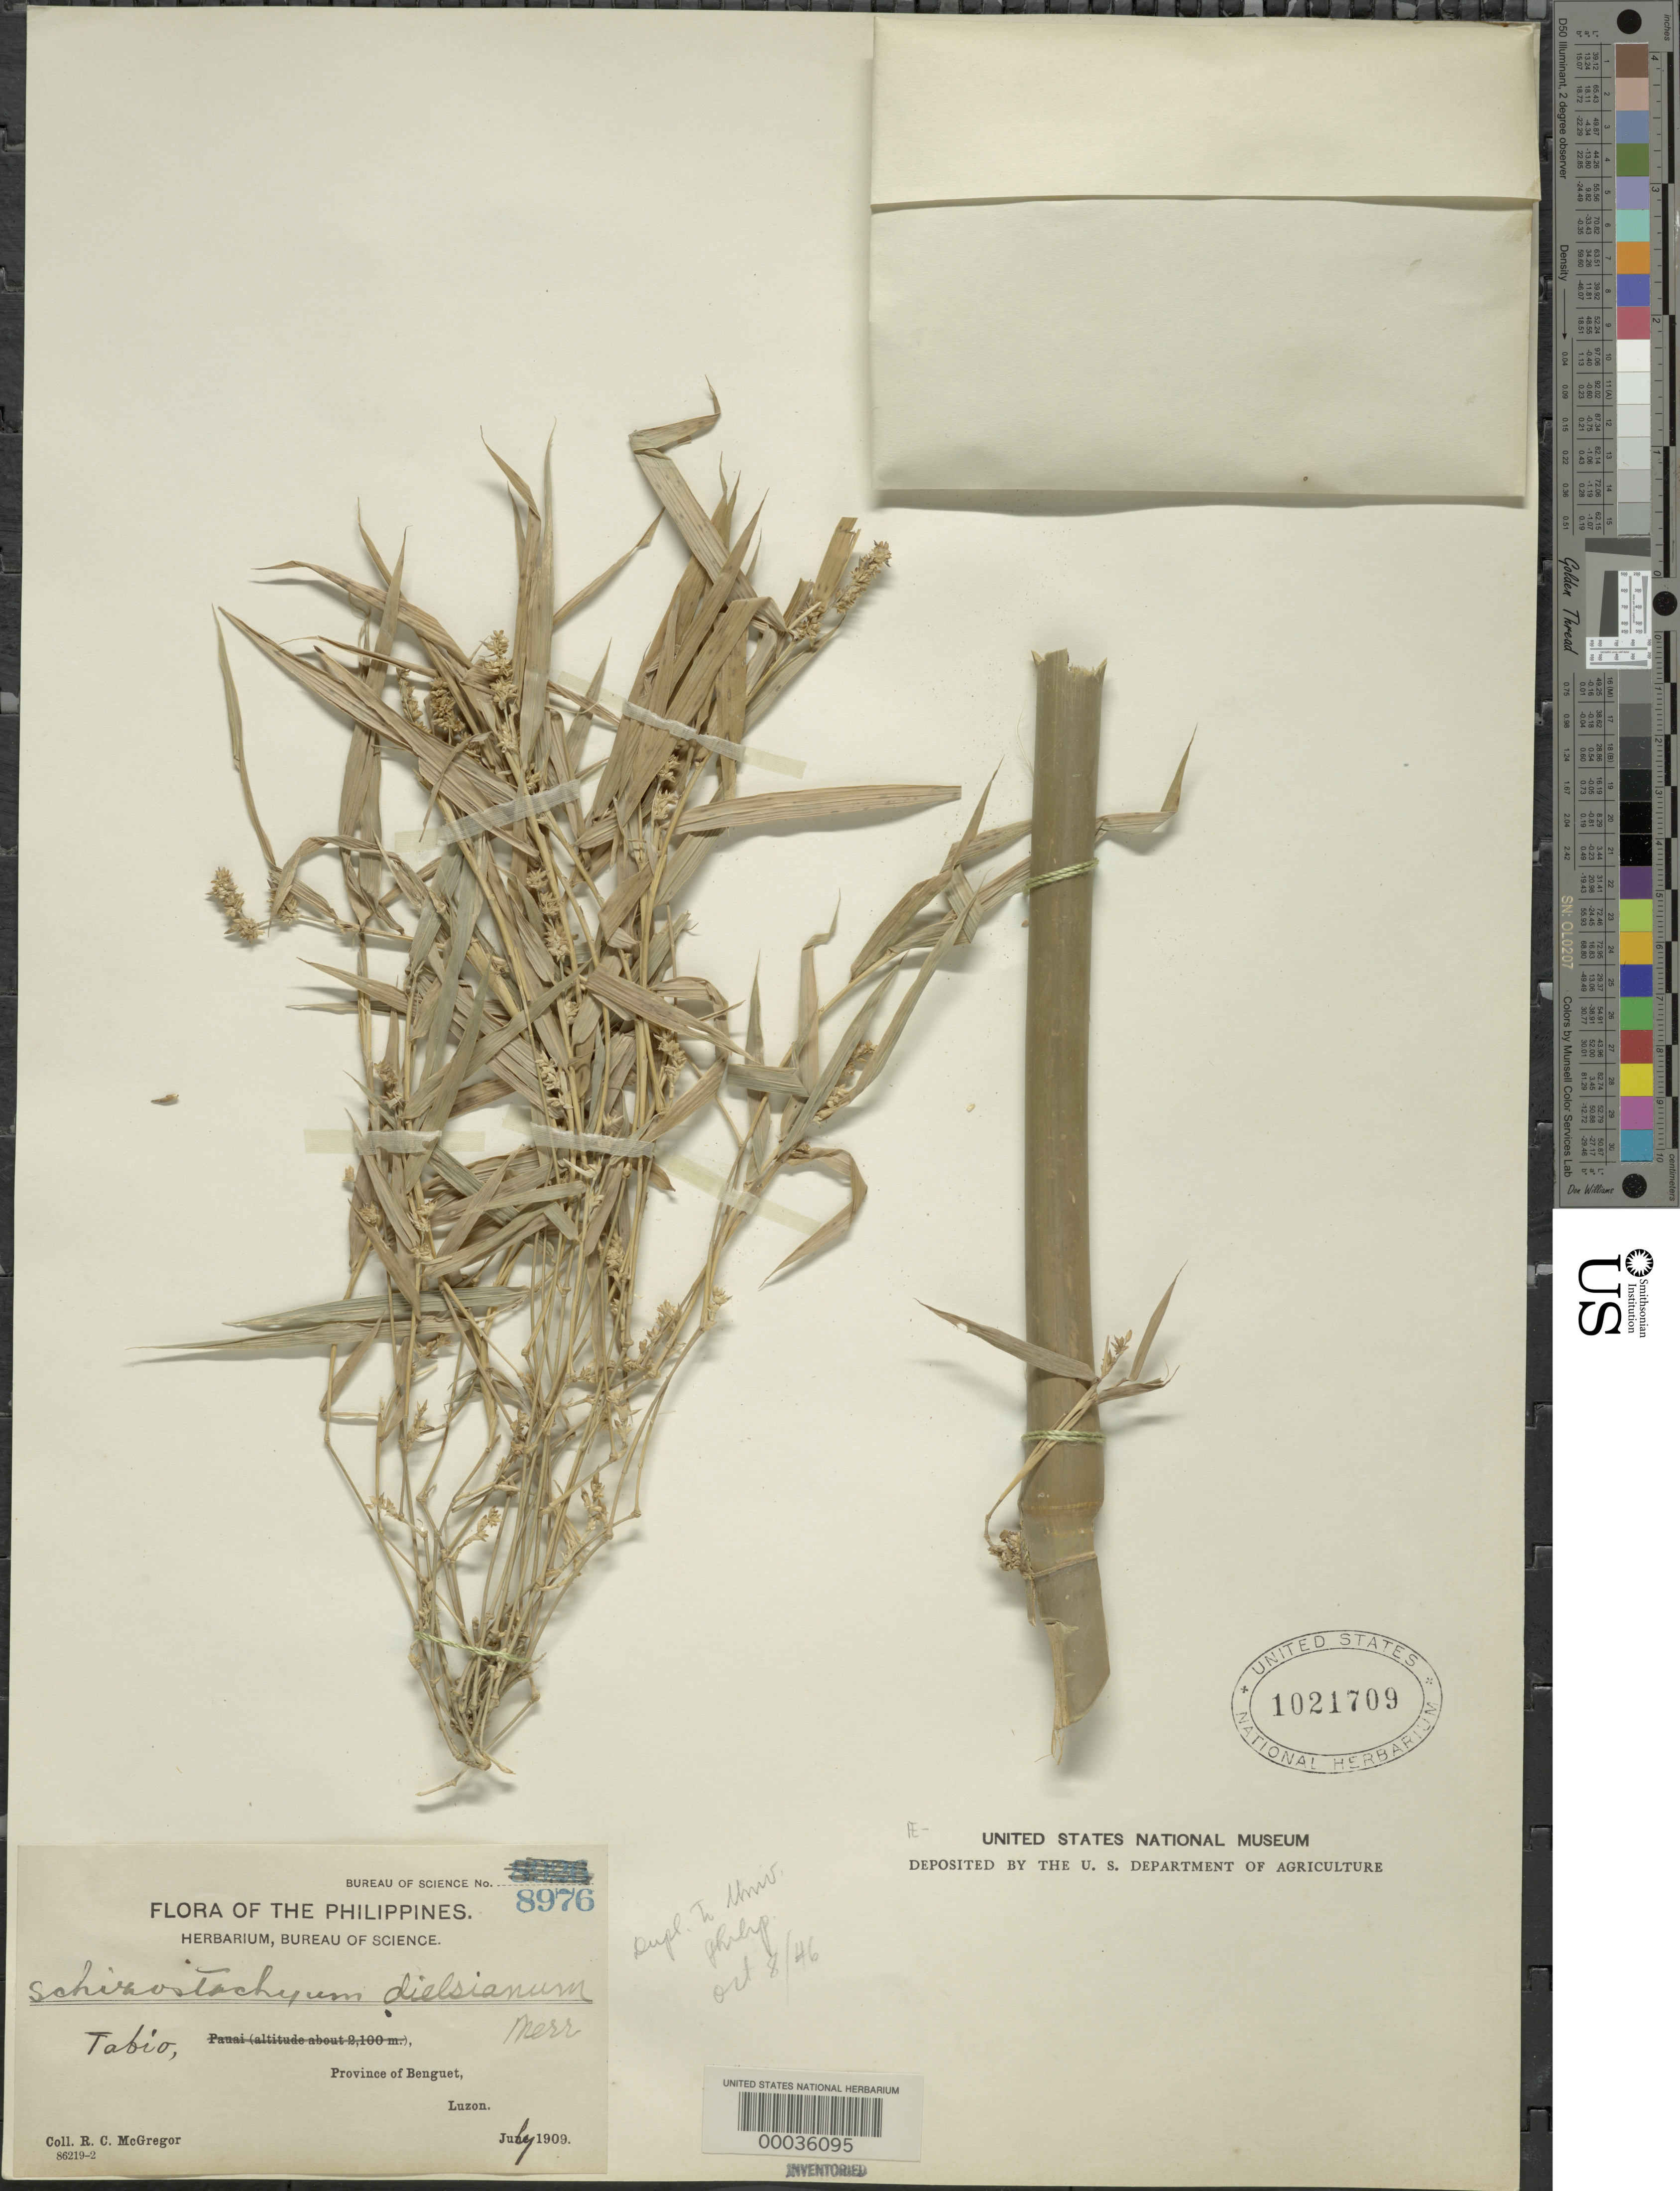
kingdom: Plantae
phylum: Tracheophyta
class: Liliopsida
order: Poales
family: Poaceae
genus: Dinochloa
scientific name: Dinochloa dielsiana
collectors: R. C. McGregor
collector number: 8976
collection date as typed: Jul 1909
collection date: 1909-07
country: Philippines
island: Luzon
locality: Tabio, benquet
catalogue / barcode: US 1021709